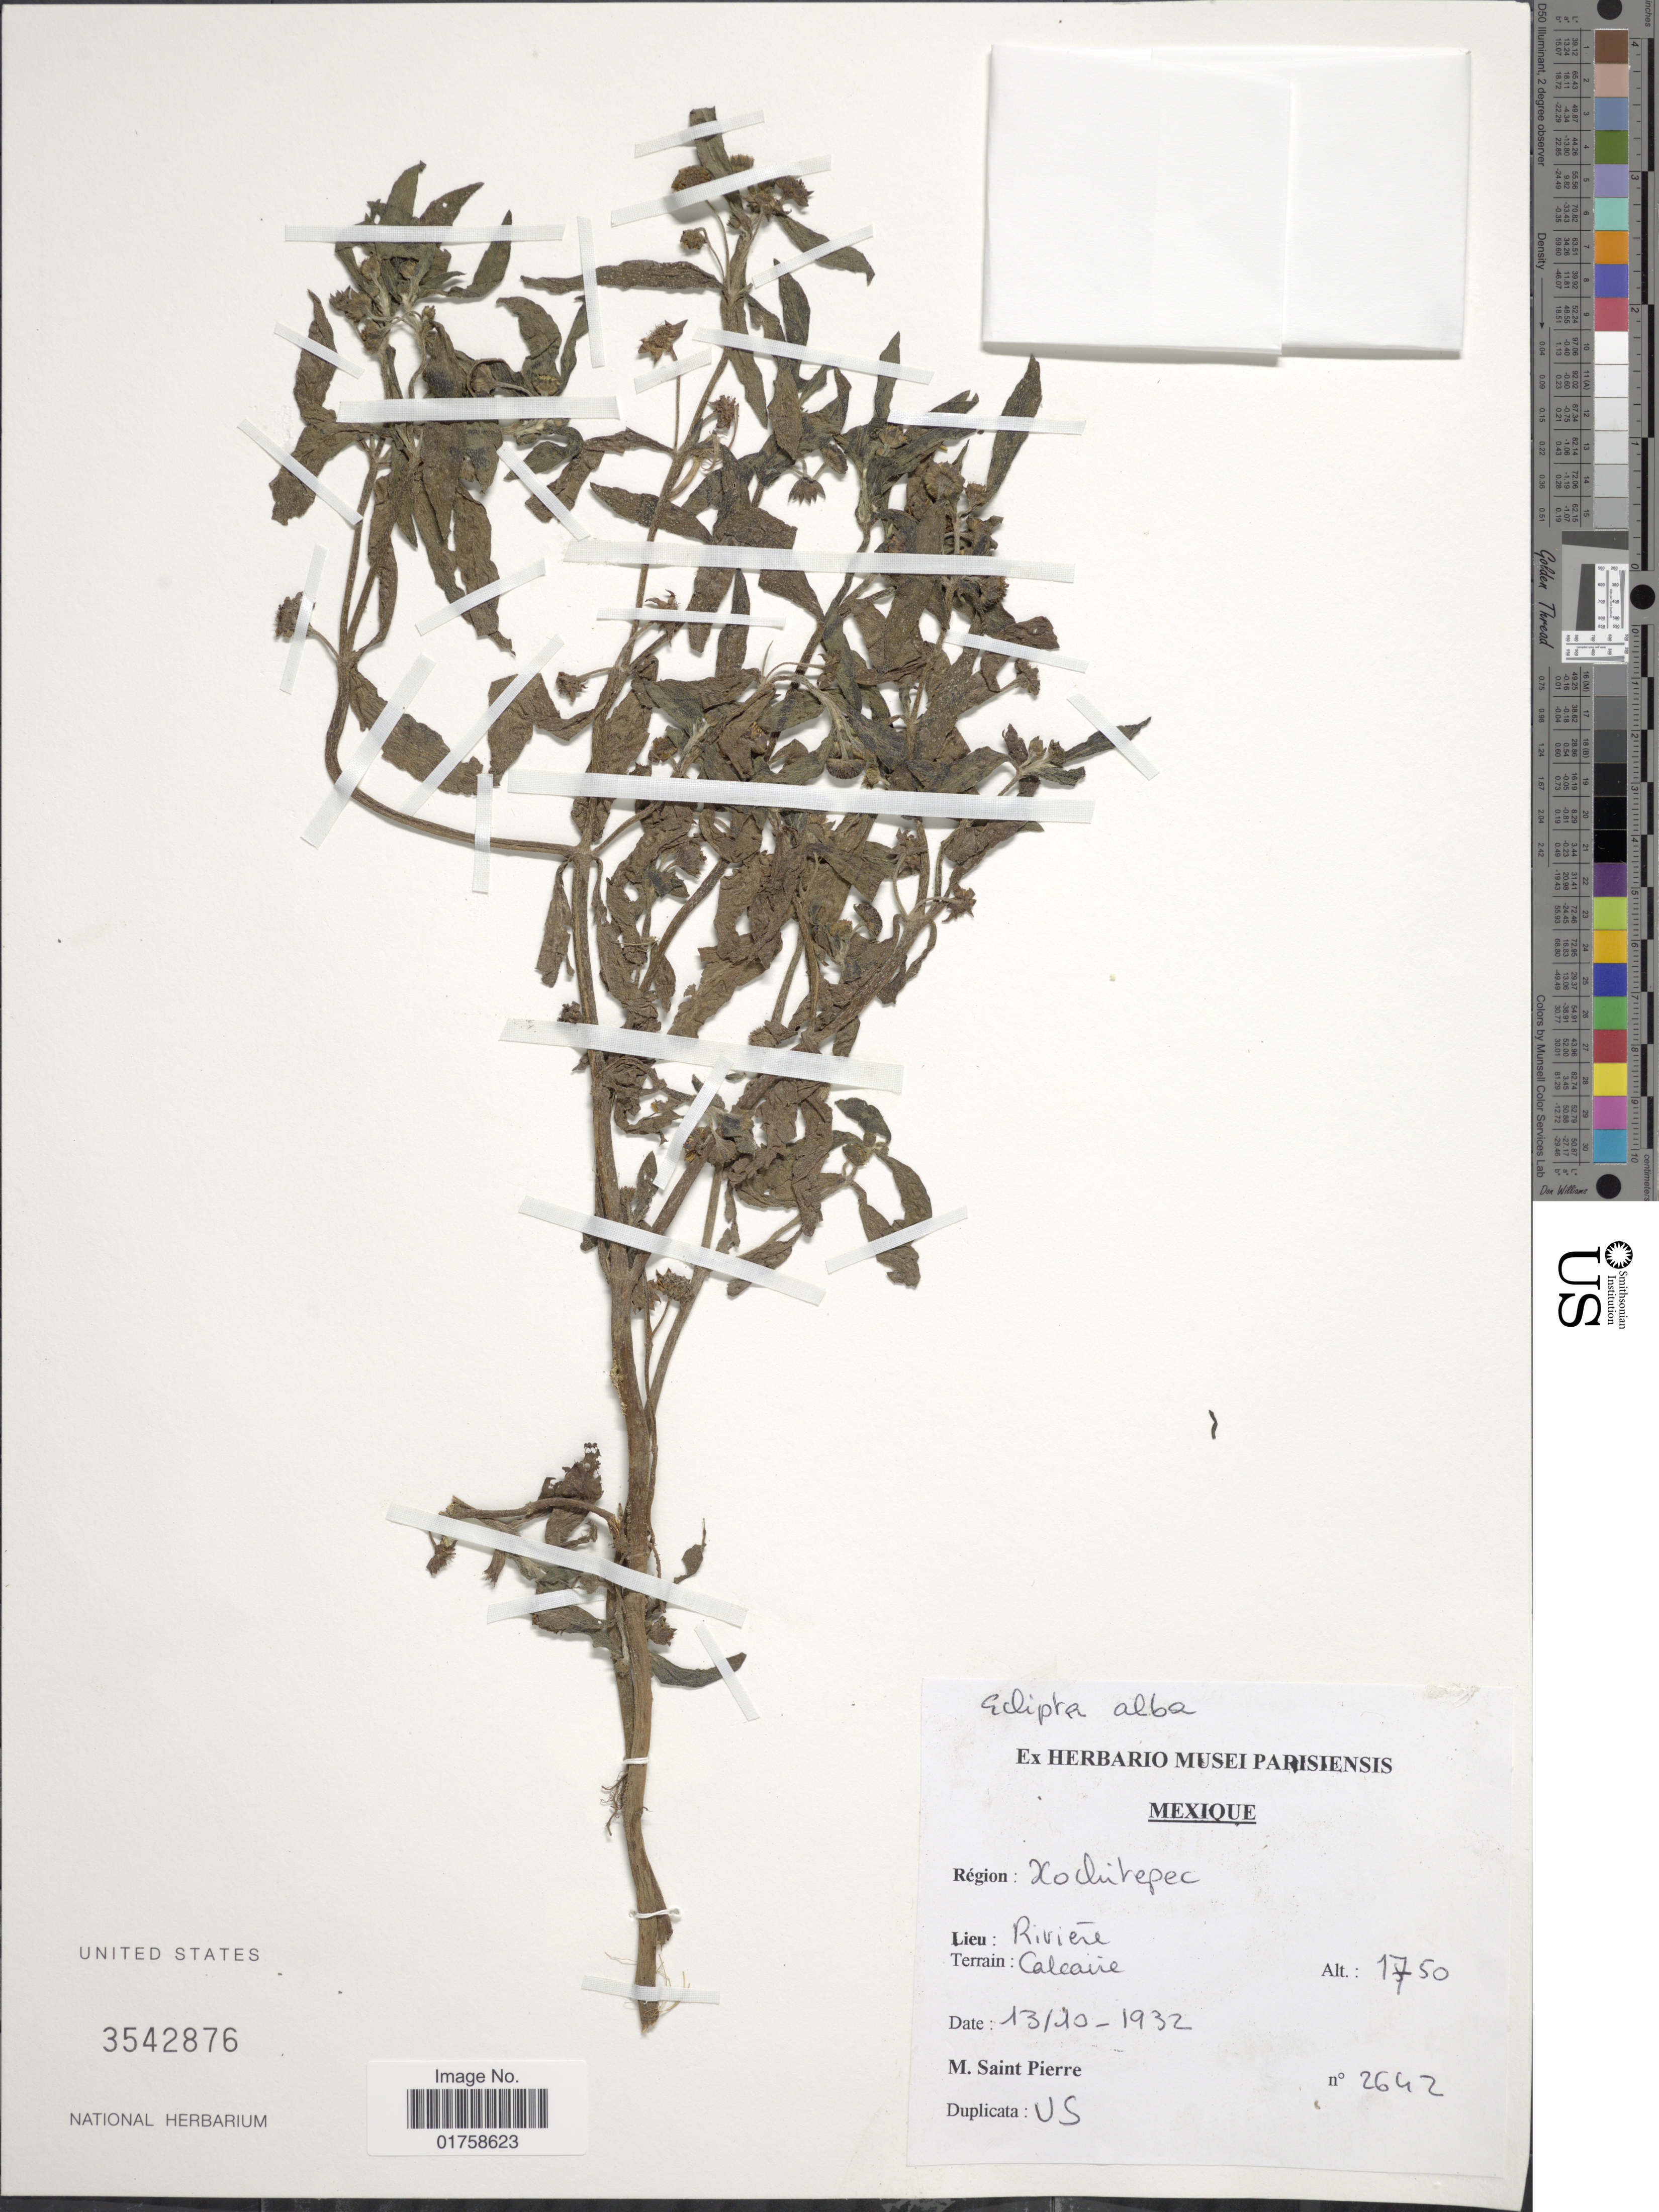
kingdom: Plantae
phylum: Tracheophyta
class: Magnoliopsida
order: Asterales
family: Asteraceae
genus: Eclipta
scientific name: Eclipta alba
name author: (L.) Hassk.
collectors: M. Saint-Pierre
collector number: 2642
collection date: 1932-10-13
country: Mexico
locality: Mexique. RegioL Coclutepec. Lieu: Riviere. Terrainl Calcaine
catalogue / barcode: US 3542876